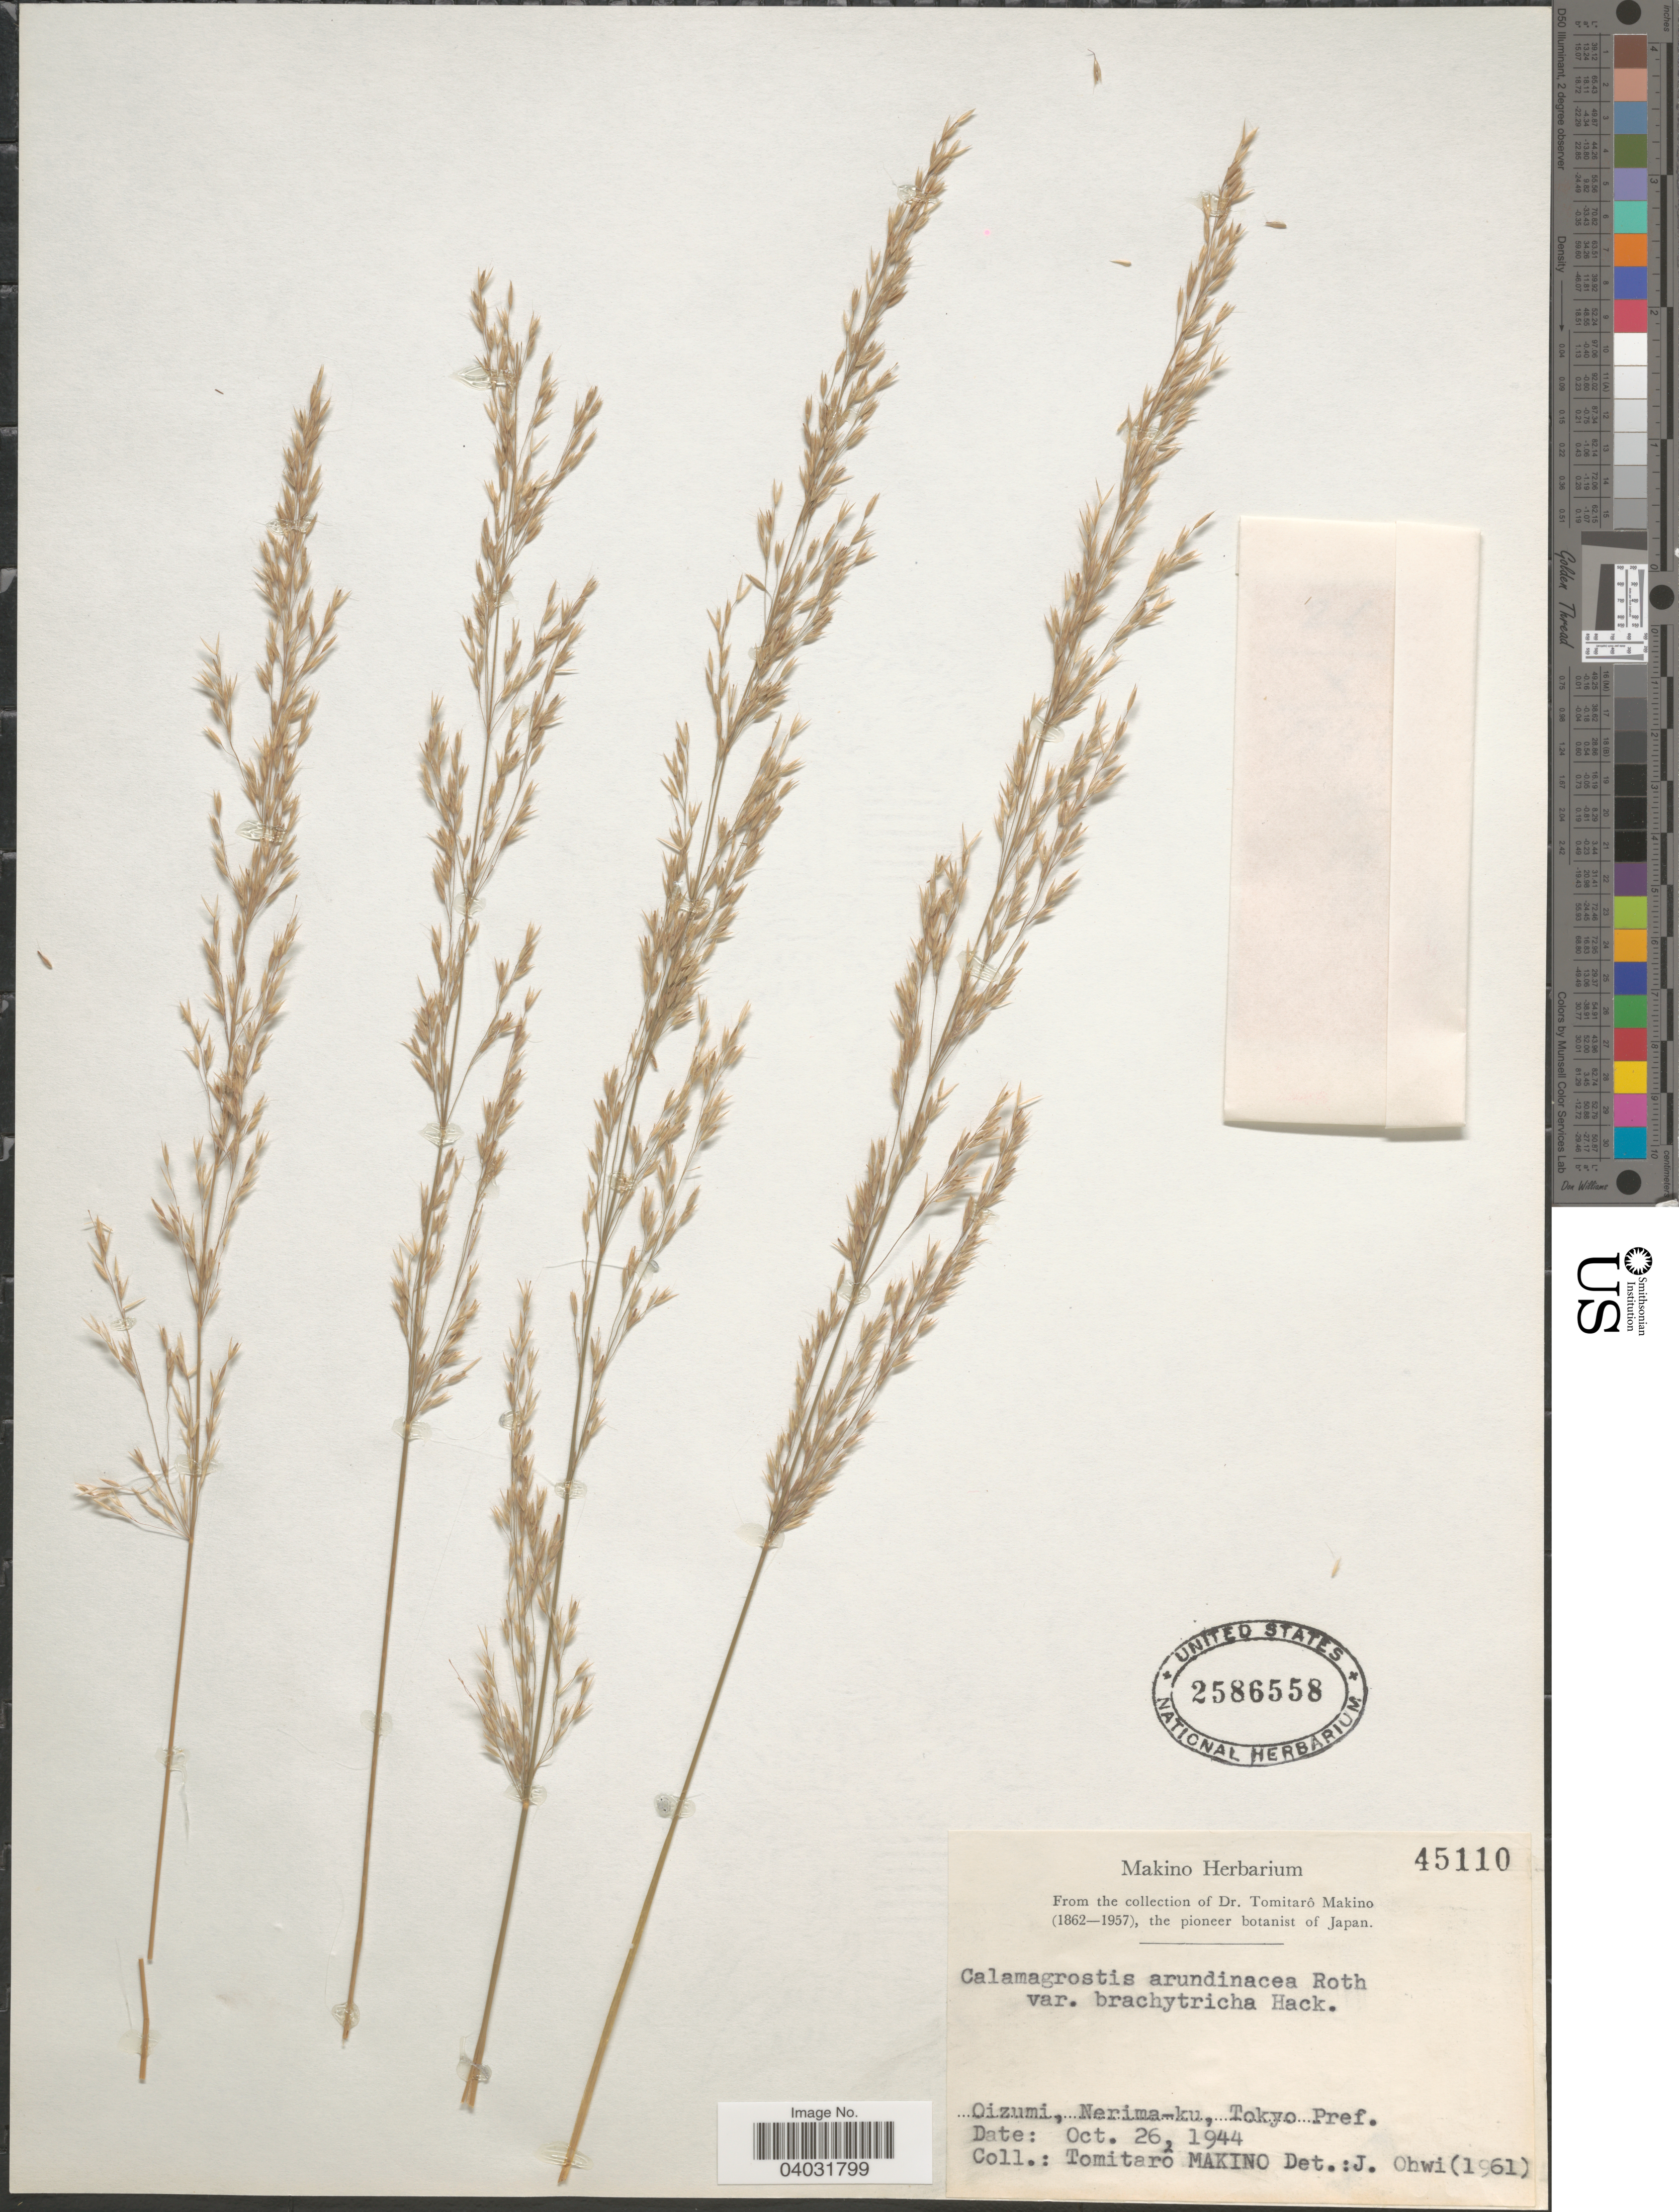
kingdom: Plantae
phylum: Tracheophyta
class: Liliopsida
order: Poales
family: Poaceae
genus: Calamagrostis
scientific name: Calamagrostis arundinacea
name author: (L.) Roth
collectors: T. Makino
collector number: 45110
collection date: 1944-10-26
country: Japan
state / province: Tokyo, Federal City of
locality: Oizumi, Nerima-ku, Tokyo Pref.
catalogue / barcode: US 2586558